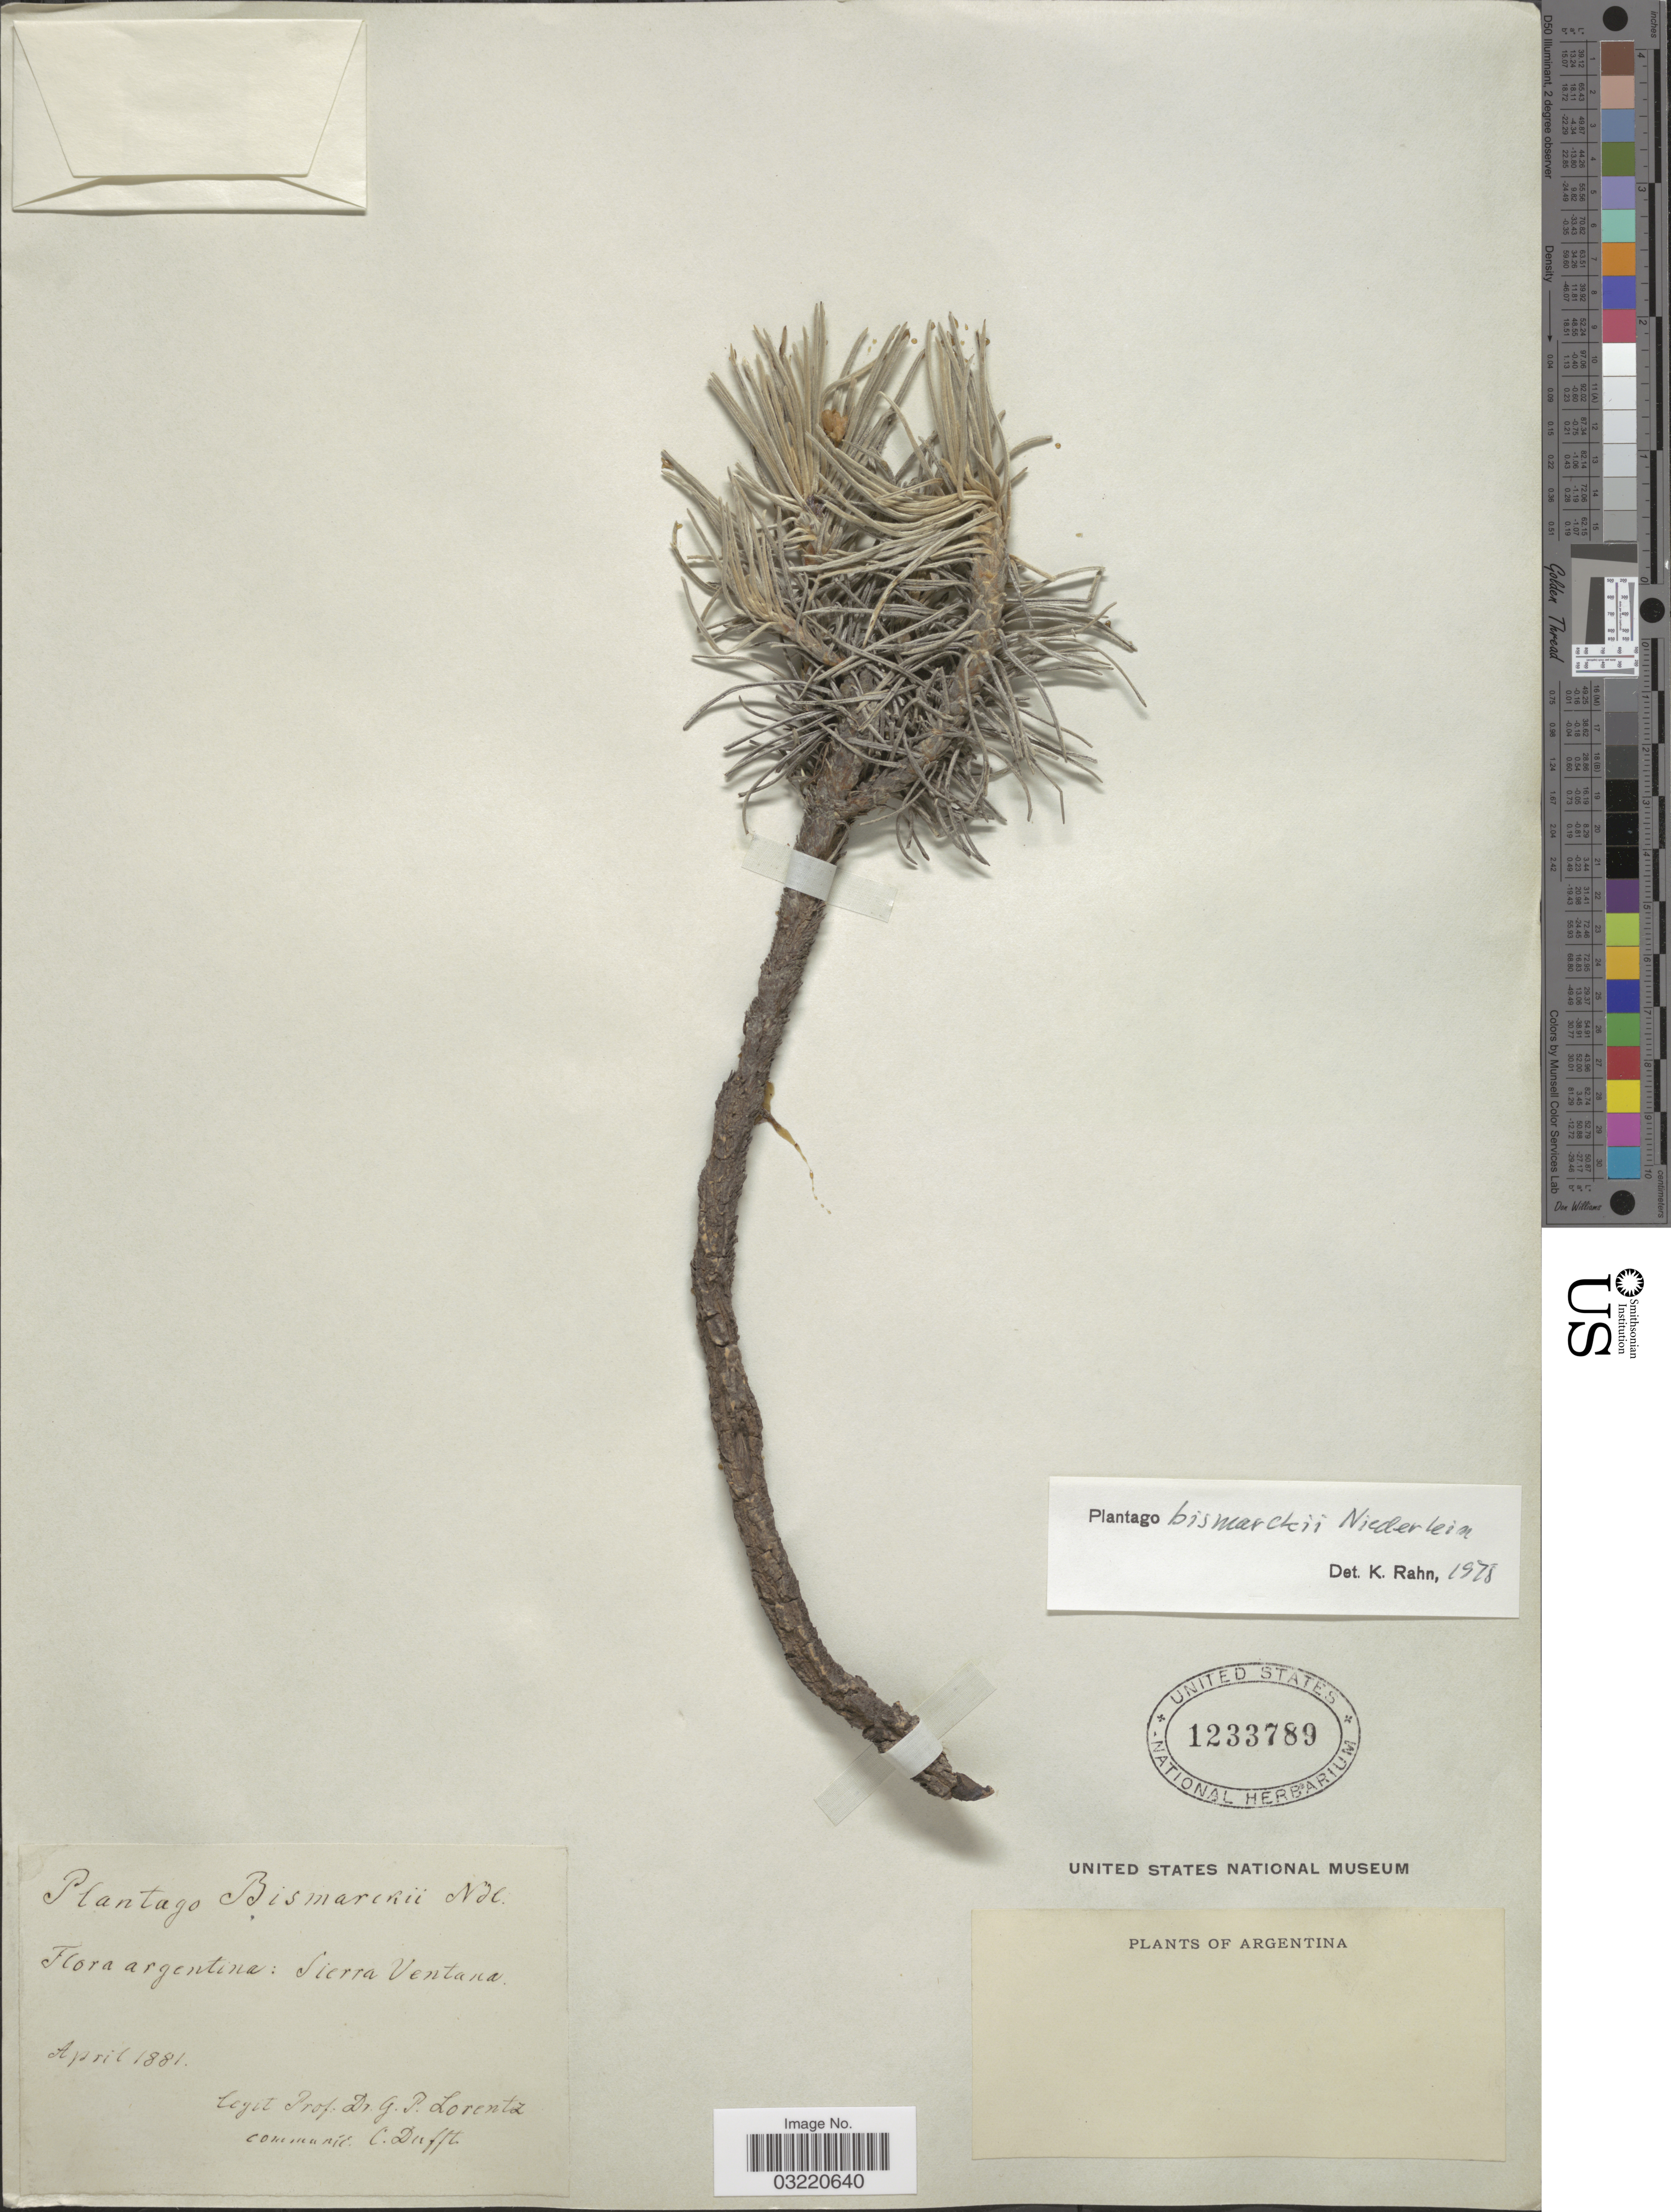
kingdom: Plantae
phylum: Tracheophyta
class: Magnoliopsida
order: Lamiales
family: Plantaginaceae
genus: Plantago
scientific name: Plantago bismarckii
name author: Niederl.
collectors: G. Lorentz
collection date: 1881-04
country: Argentina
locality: Sierra Ventana.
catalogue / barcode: US 1233789